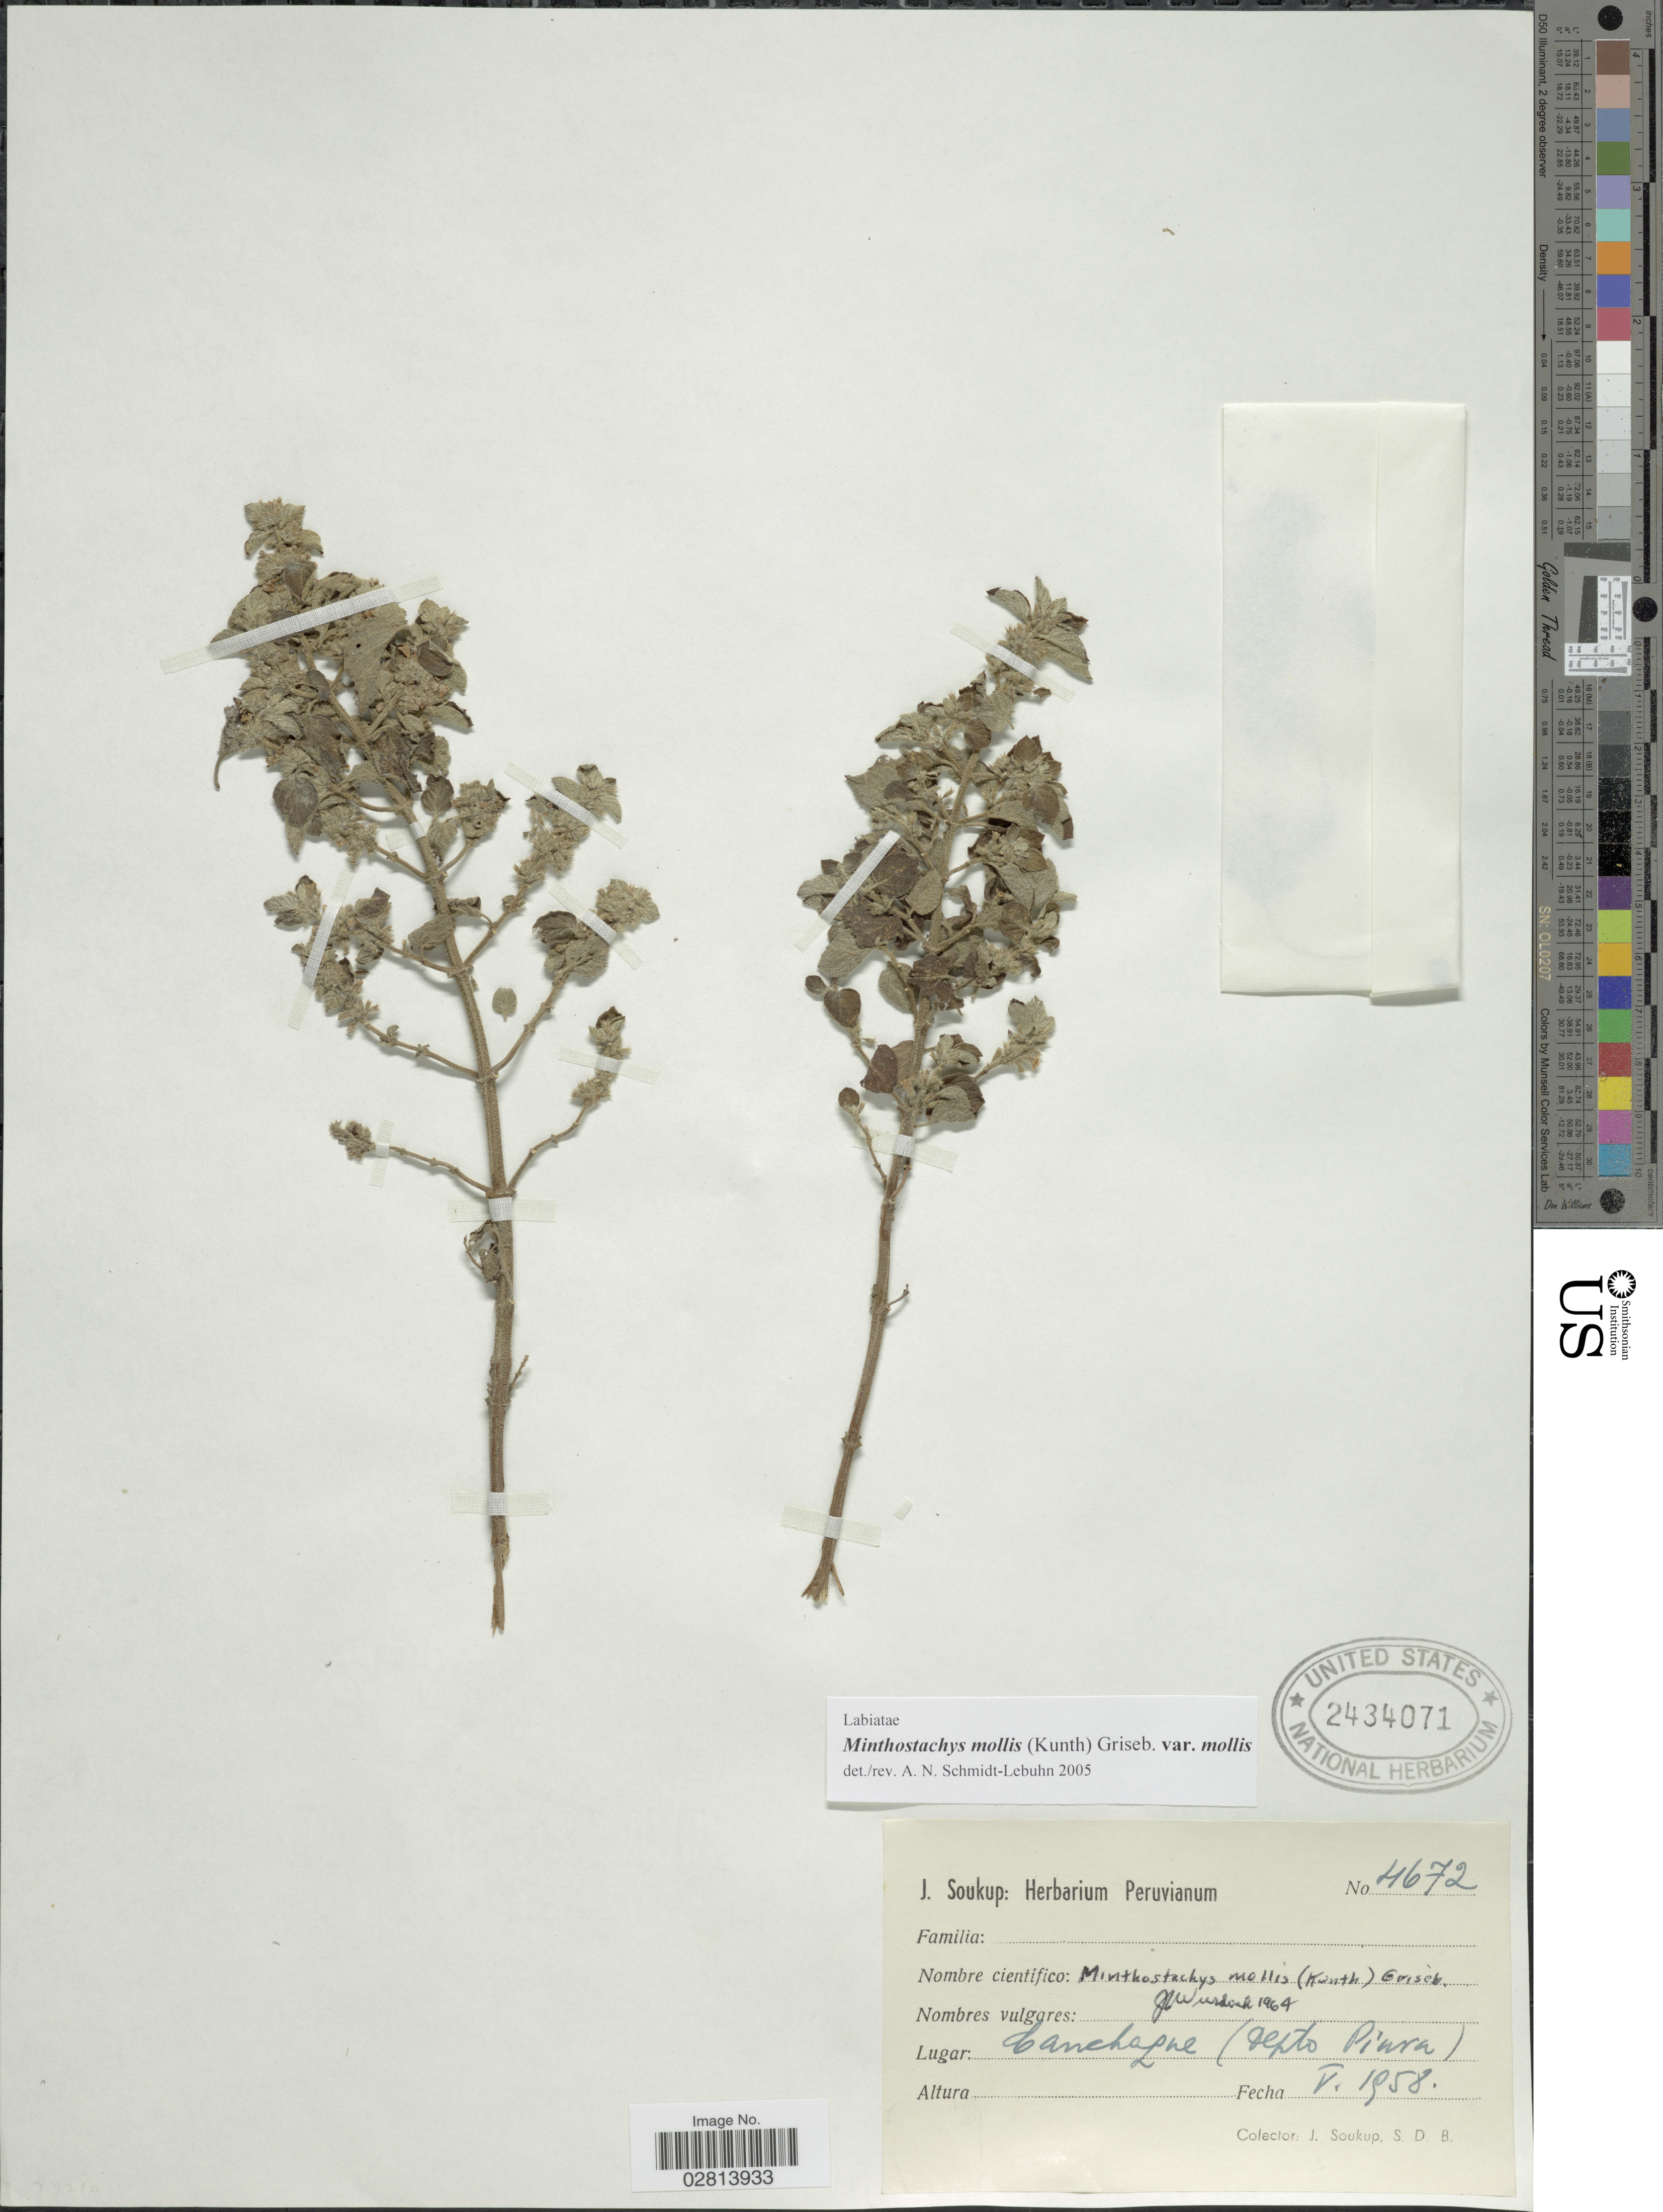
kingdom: Plantae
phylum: Tracheophyta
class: Magnoliopsida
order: Lamiales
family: Lamiaceae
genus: Minthostachys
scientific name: Minthostachys mollis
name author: (Kunth) Griseb.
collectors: J. Soukup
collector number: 4672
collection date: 1958-05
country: Peru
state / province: Piura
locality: Canchaque (Depto. Piura)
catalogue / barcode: US 2434071